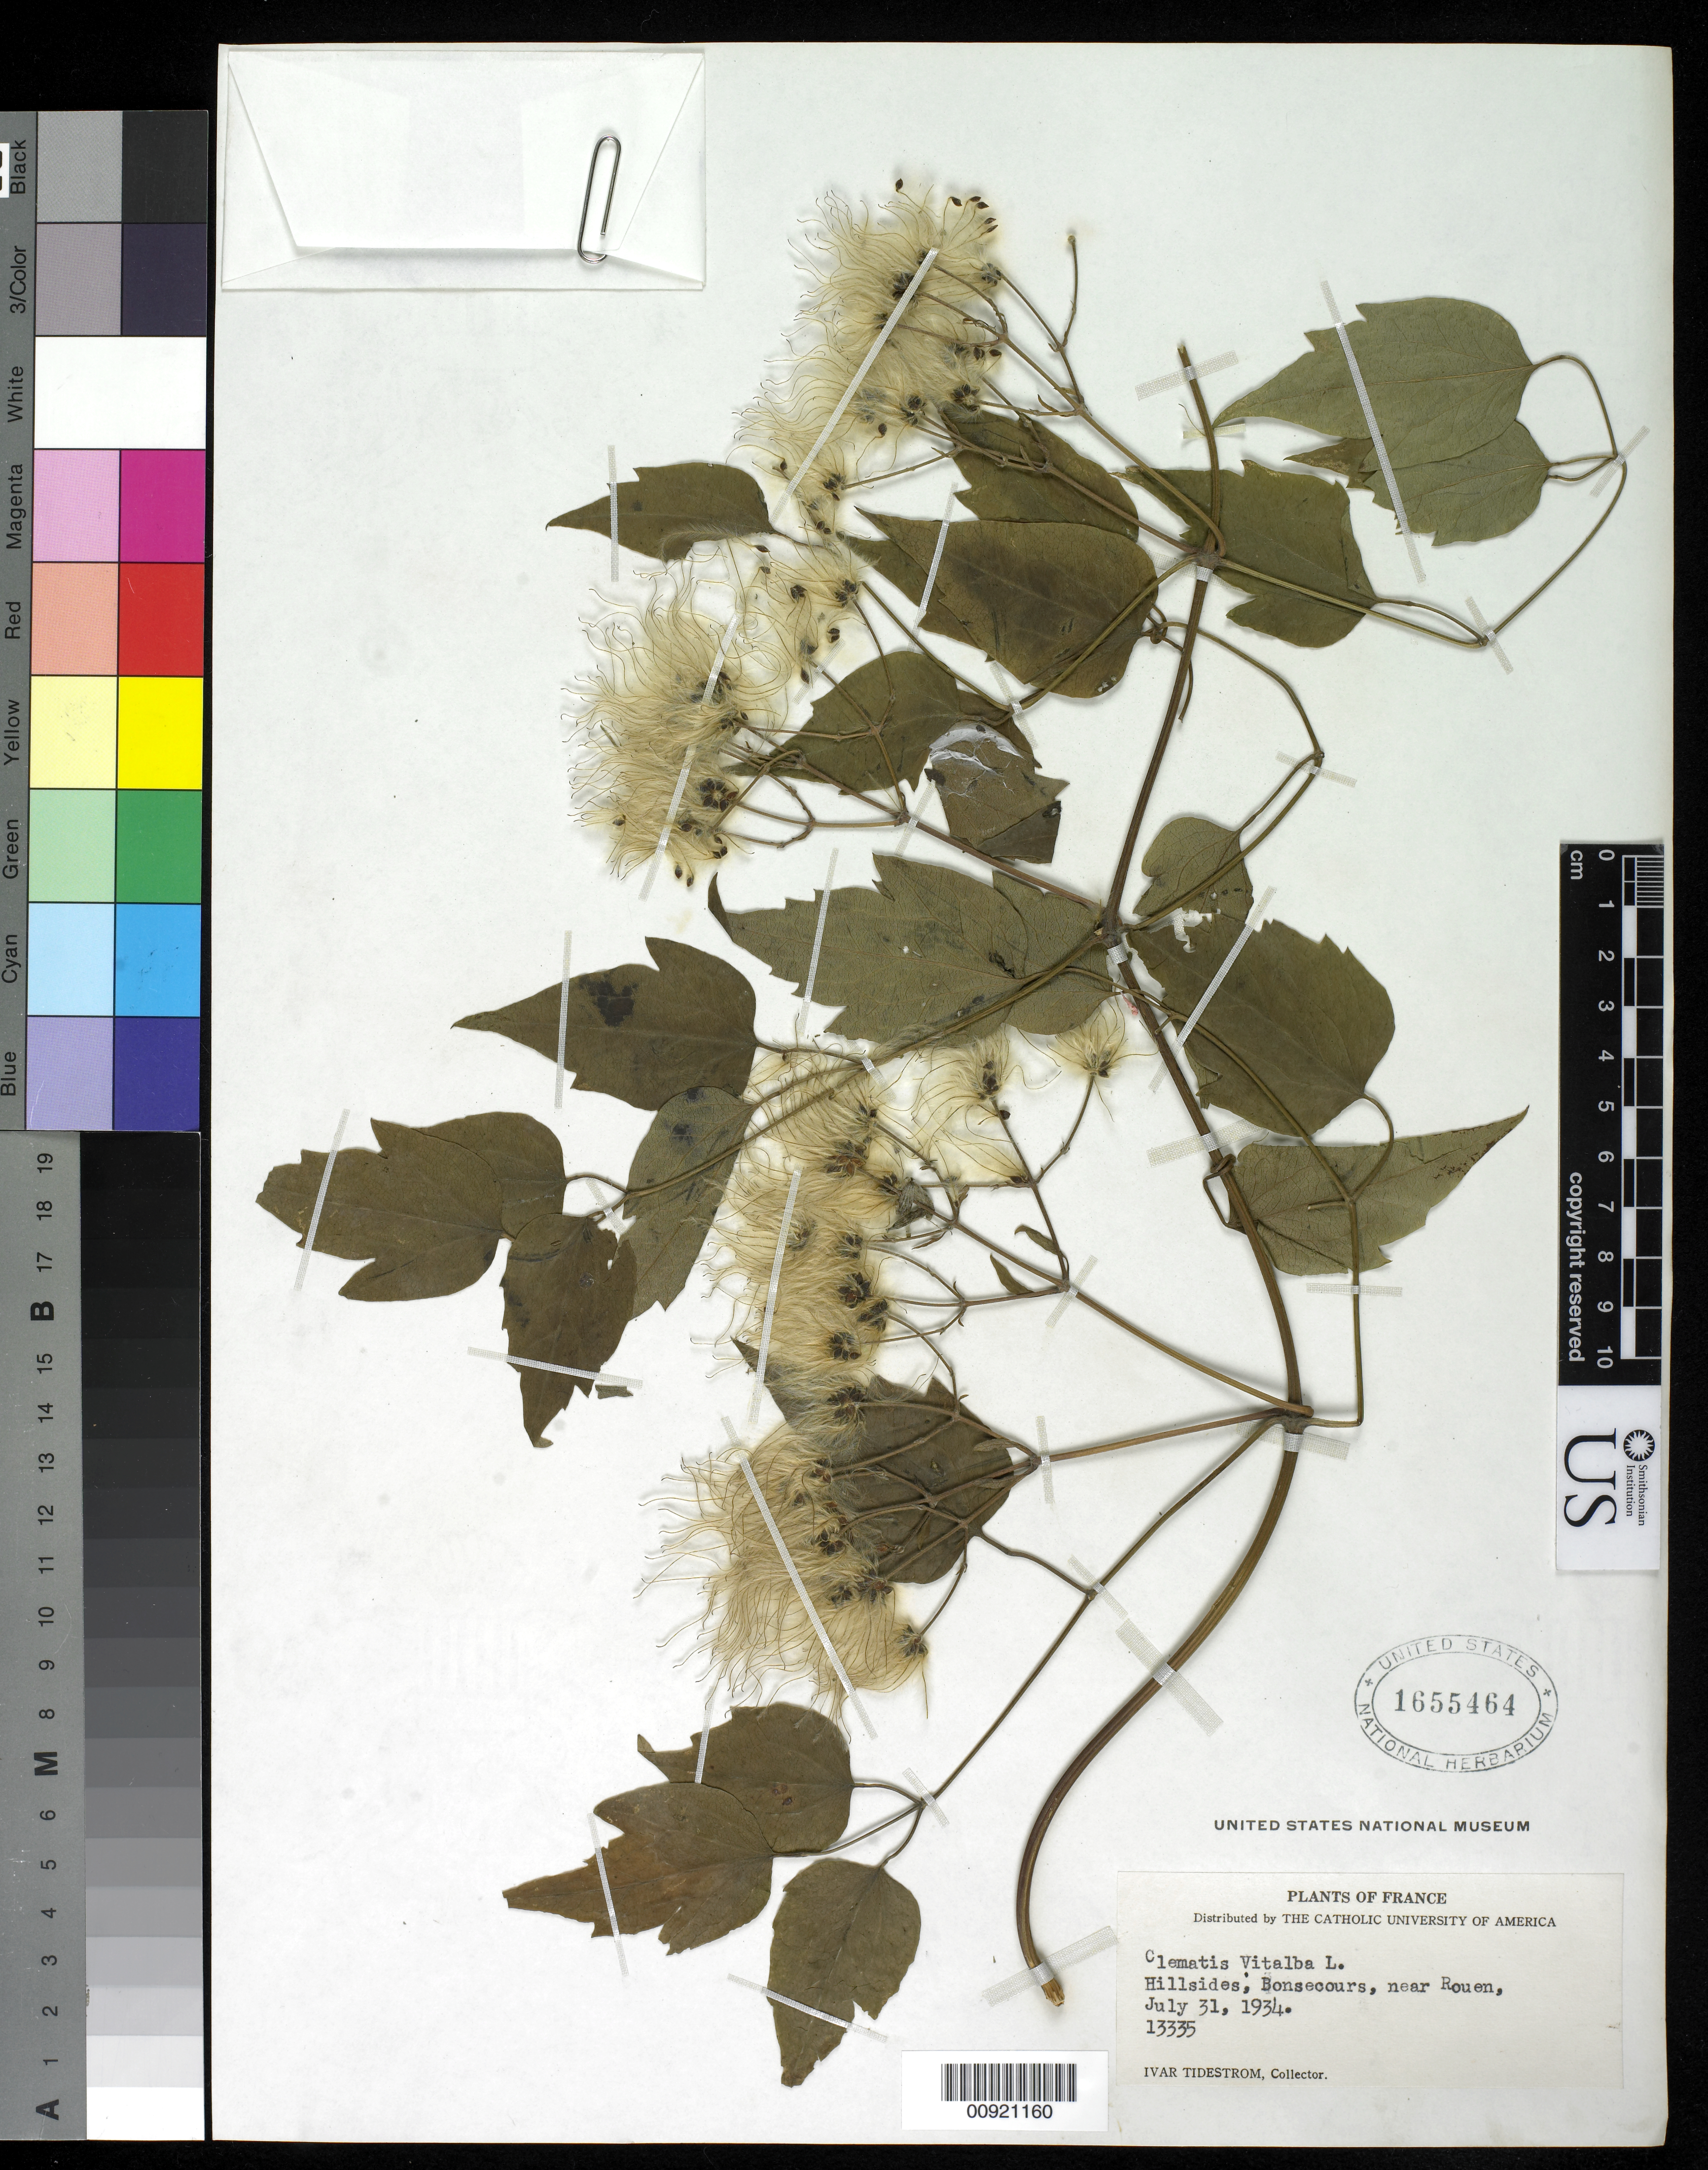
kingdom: Plantae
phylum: Tracheophyta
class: Magnoliopsida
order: Ranunculales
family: Ranunculaceae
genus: Clematis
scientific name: Clematis vitalba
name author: L.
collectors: I. F. Tidestrom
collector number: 13335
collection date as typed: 31 Jul 1934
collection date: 1934-07-31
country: France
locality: Hillsides, Bonsecours, near Rouen.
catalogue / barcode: US 1655464